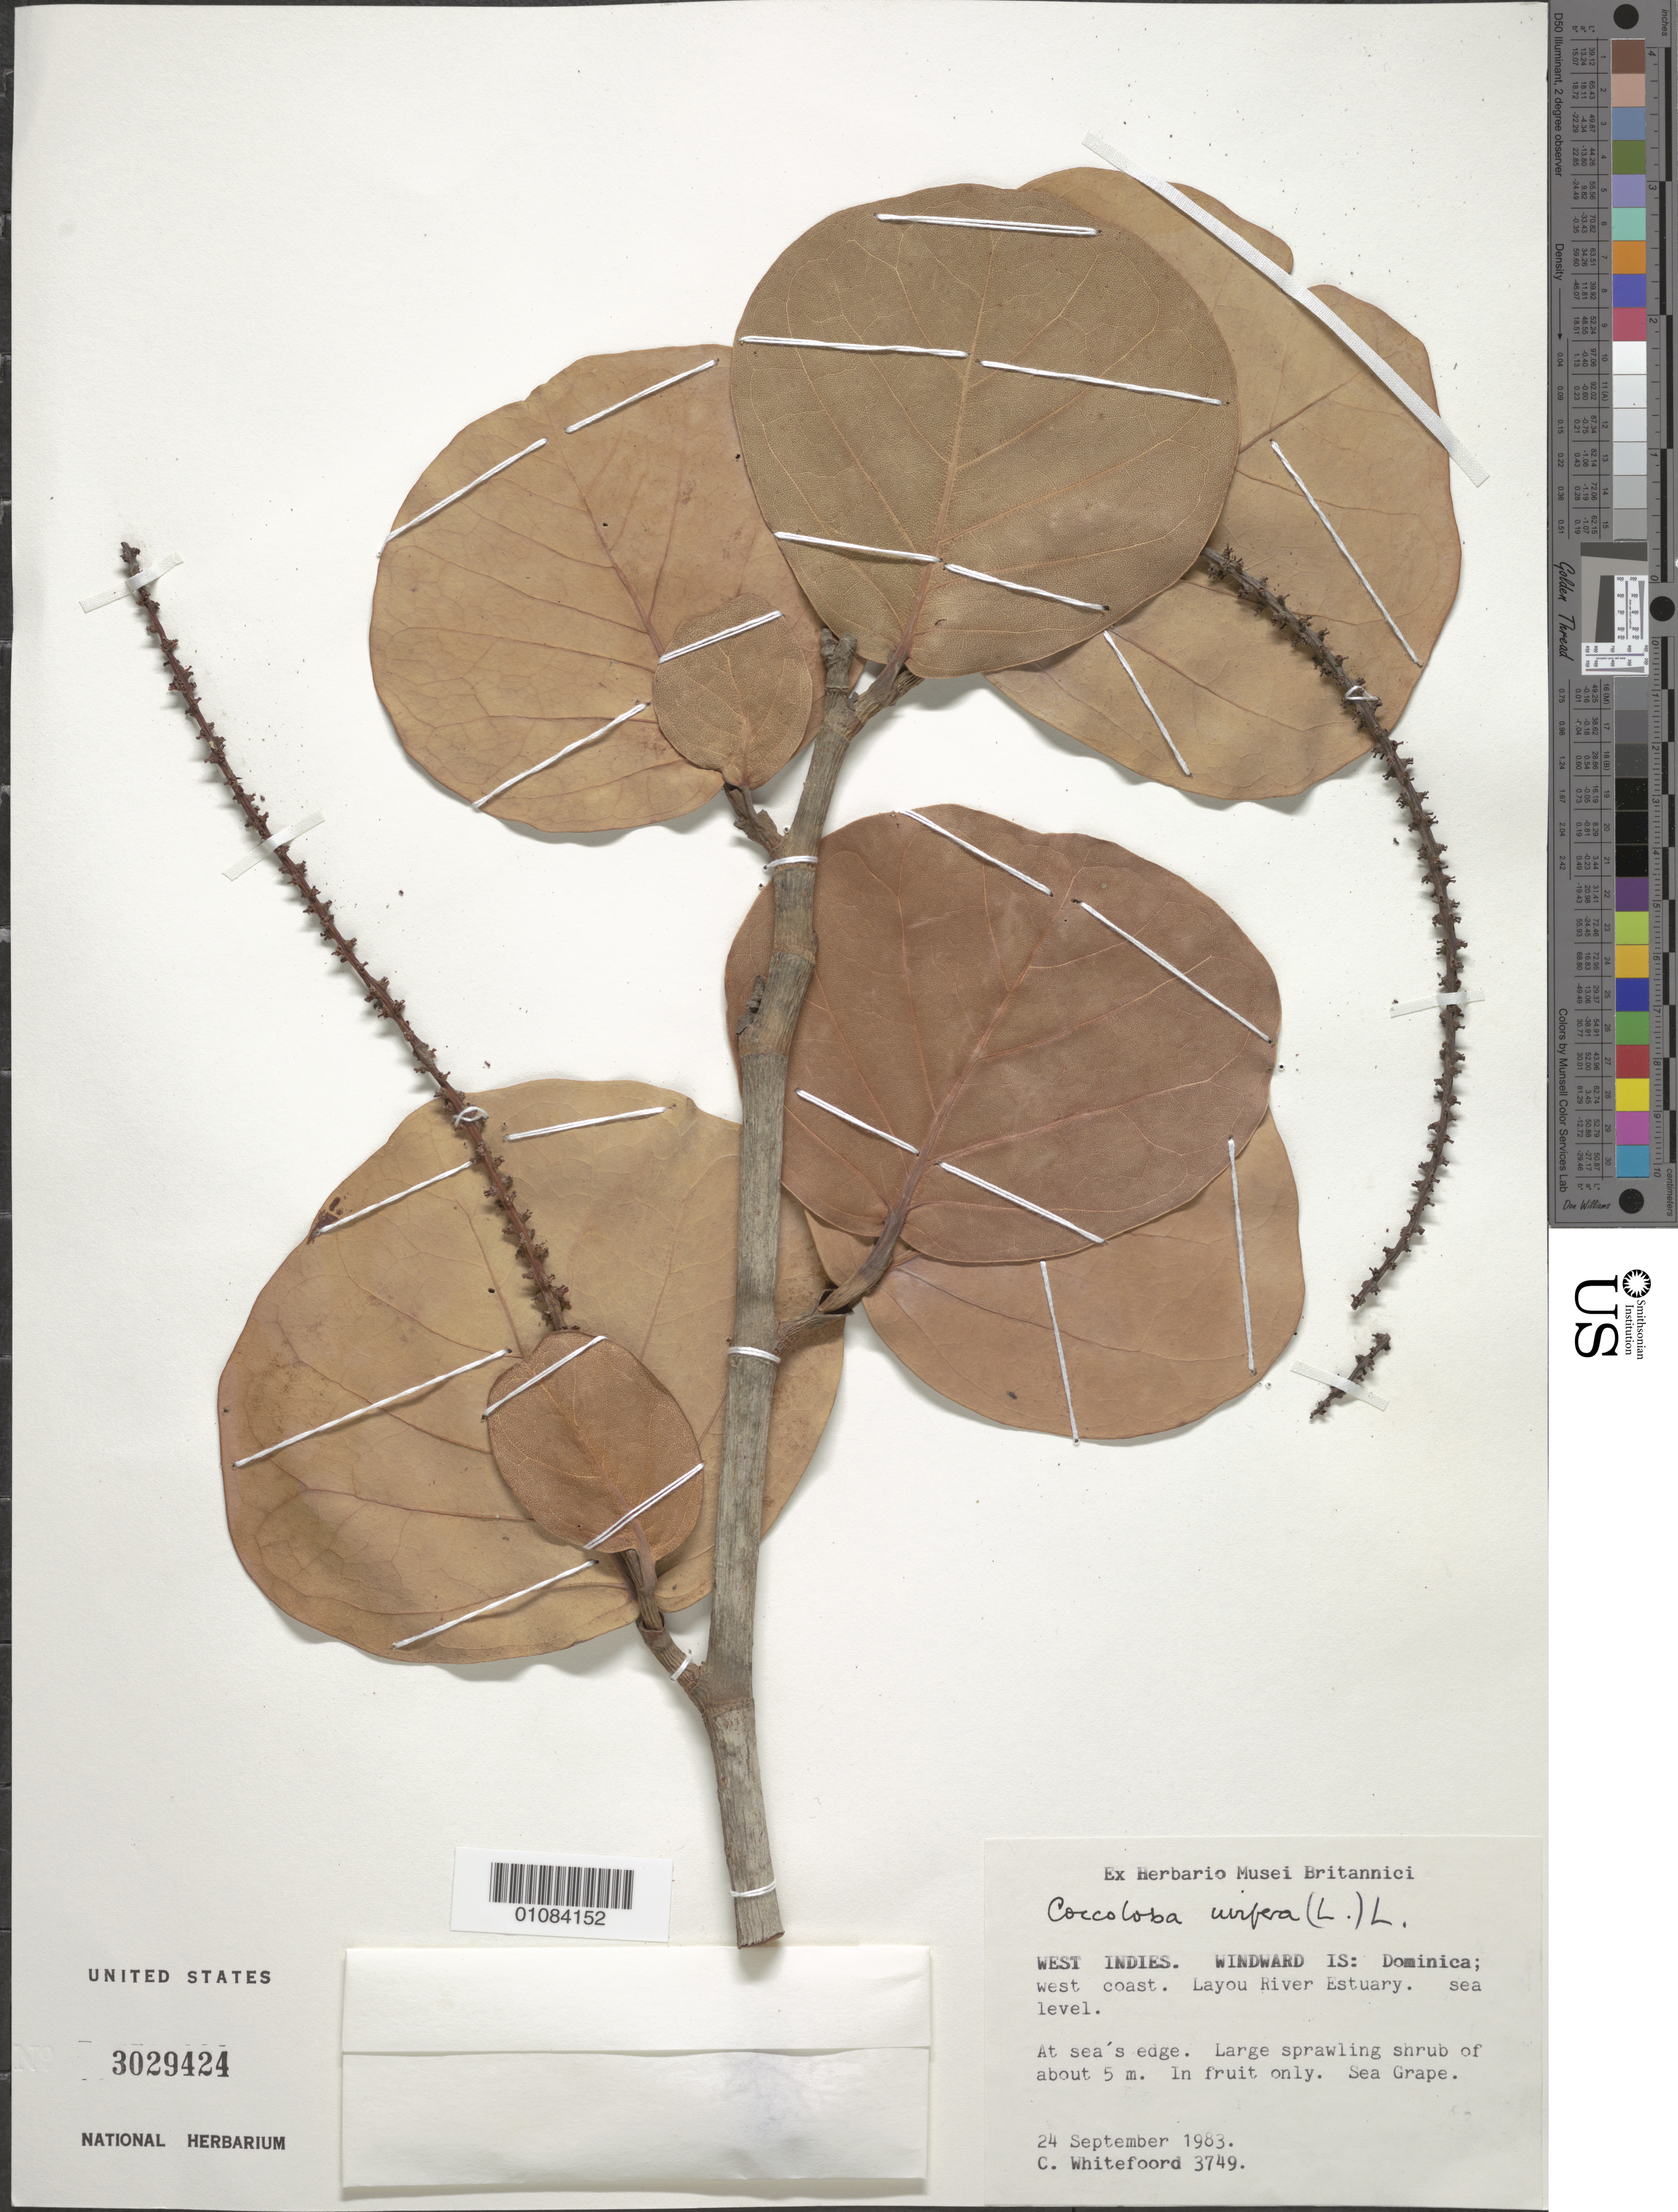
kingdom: Plantae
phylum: Tracheophyta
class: Magnoliopsida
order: Caryophyllales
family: Polygonaceae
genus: Coccoloba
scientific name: Coccoloba uvifera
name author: L.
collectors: C. Whitefoord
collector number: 3749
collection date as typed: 24 Sep 1983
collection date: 1983-09-24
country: Dominica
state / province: St. Joseph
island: Dominica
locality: West coast. Layou River Estuary.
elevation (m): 0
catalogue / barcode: US 3029424